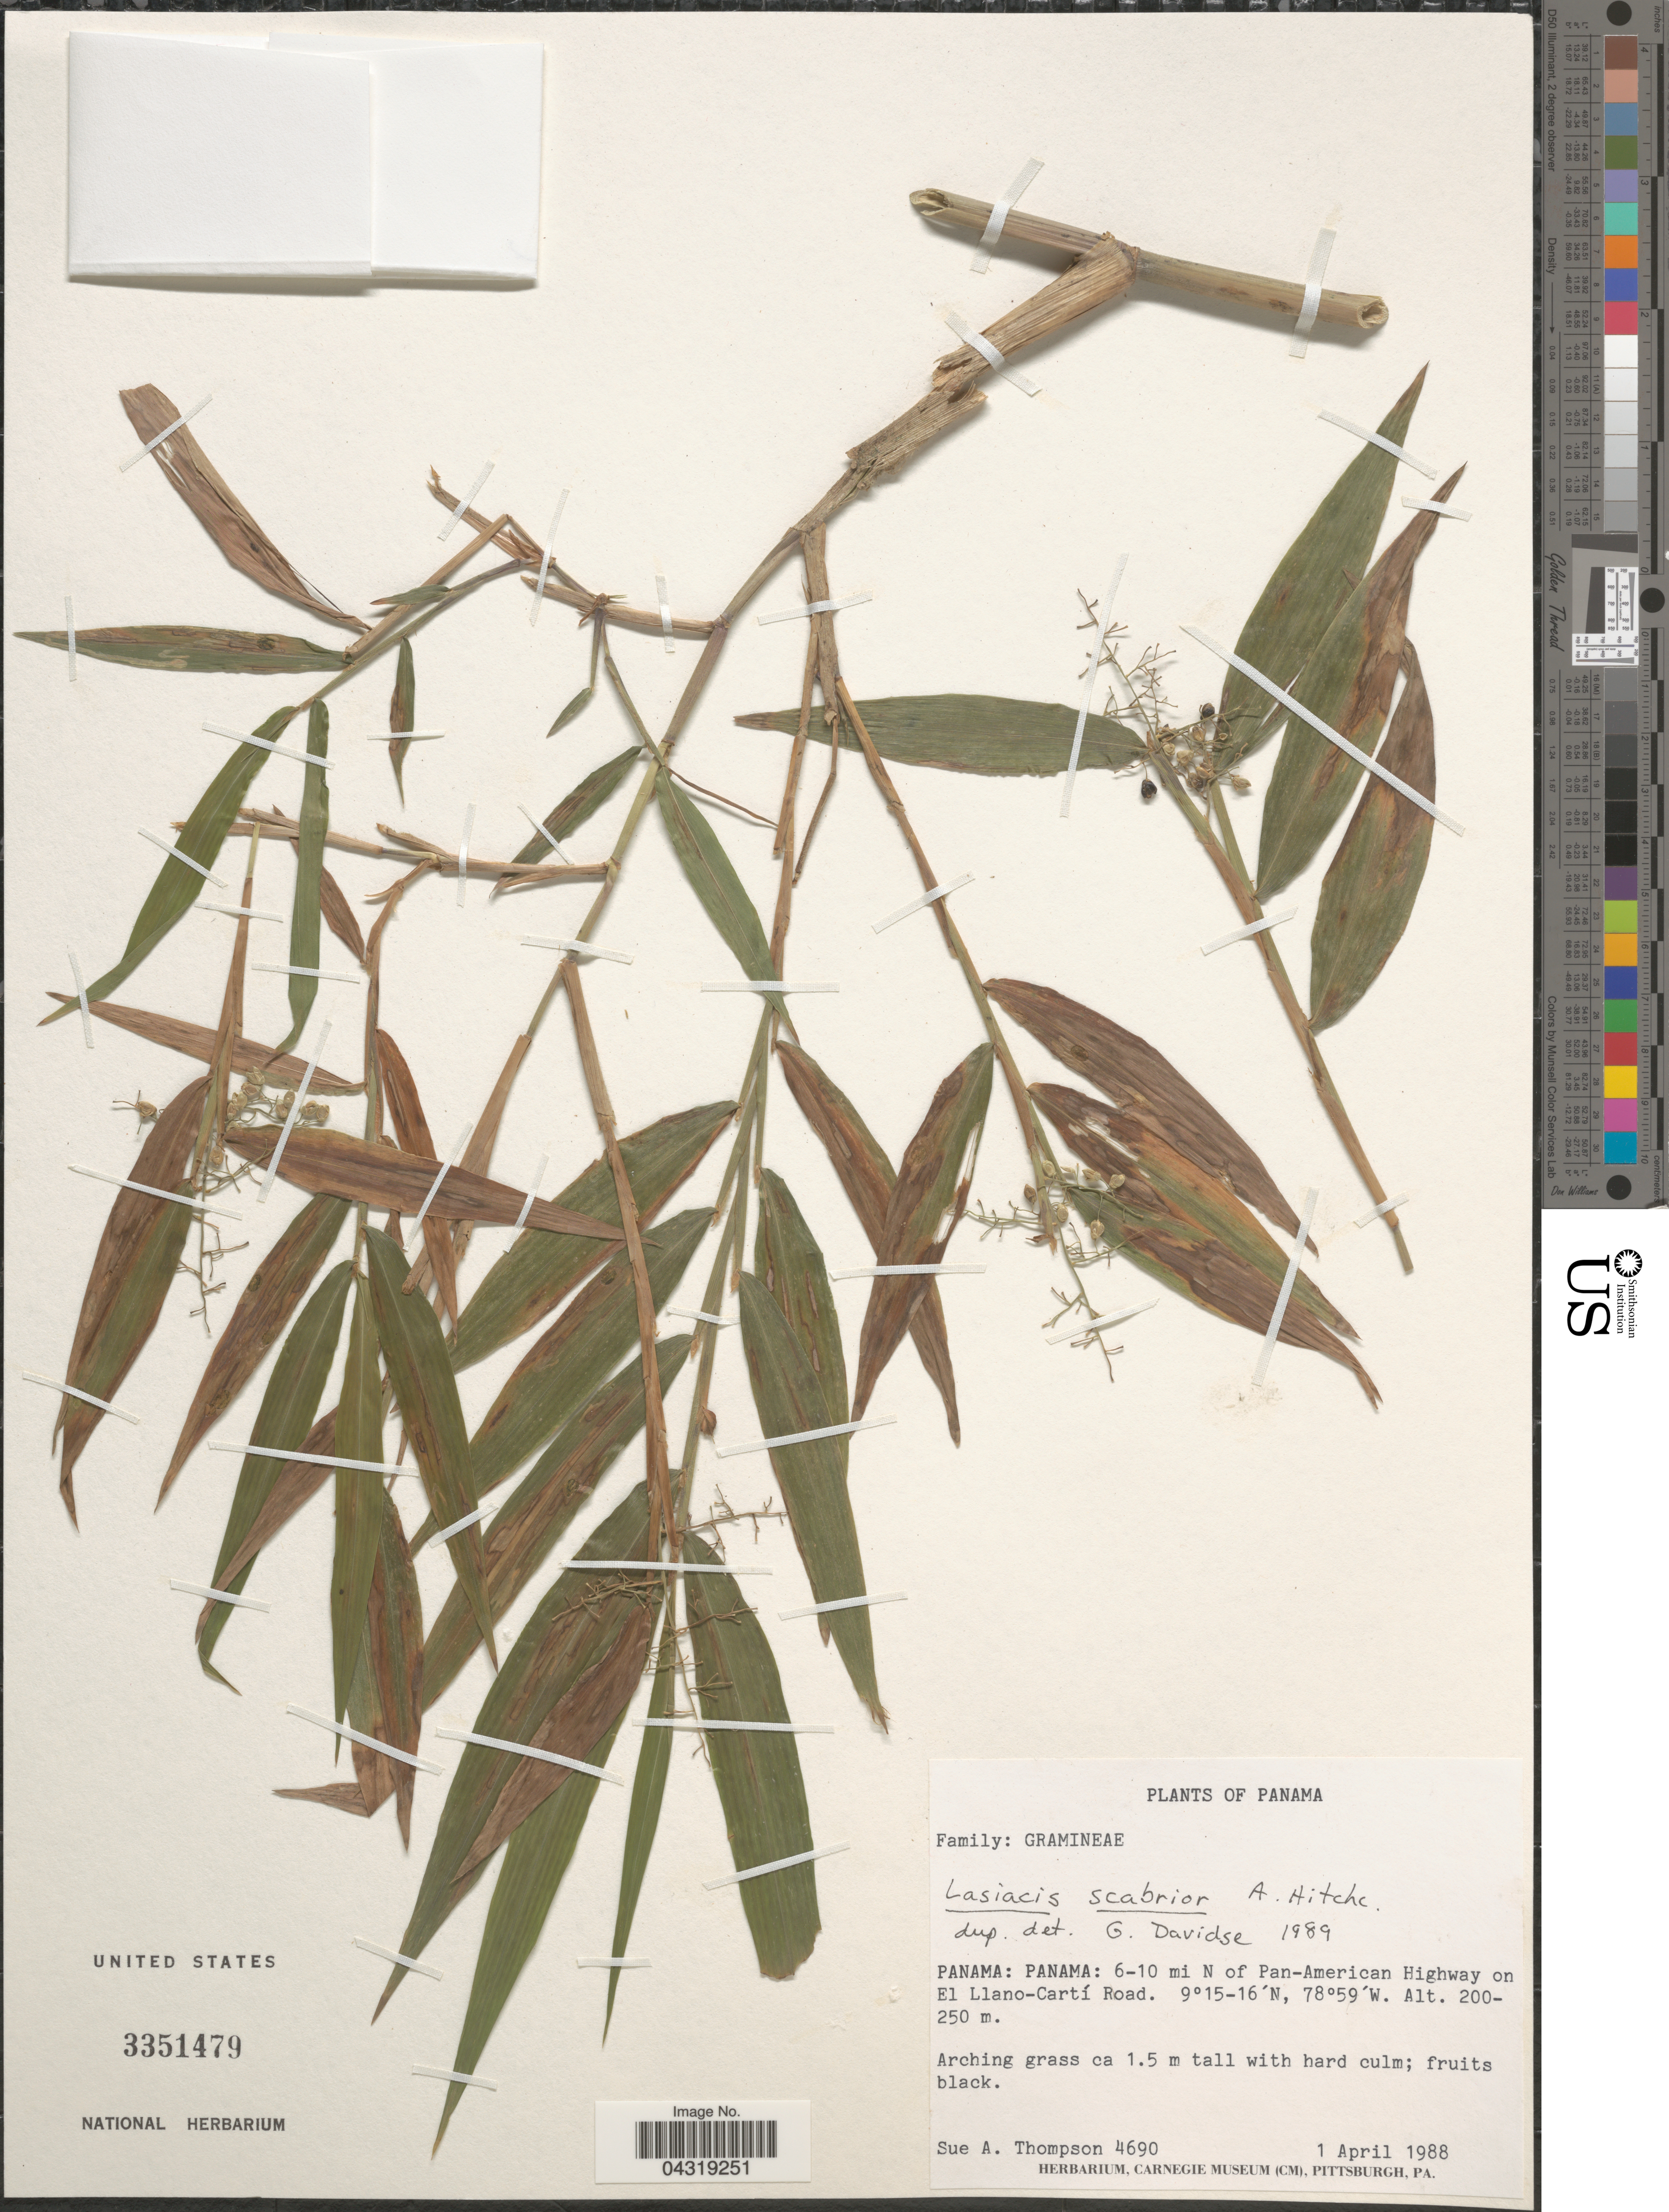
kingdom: Plantae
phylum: Tracheophyta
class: Liliopsida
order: Poales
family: Poaceae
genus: Lasiacis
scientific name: Lasiacis scabrior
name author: Hitchc.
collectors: S. A. Thompson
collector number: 4690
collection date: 1988-04-01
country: Panama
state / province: Panamá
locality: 6 - 10 mi N of Pan-American Highway on El Llano-Cartí Road.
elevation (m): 200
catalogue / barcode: US 3351479